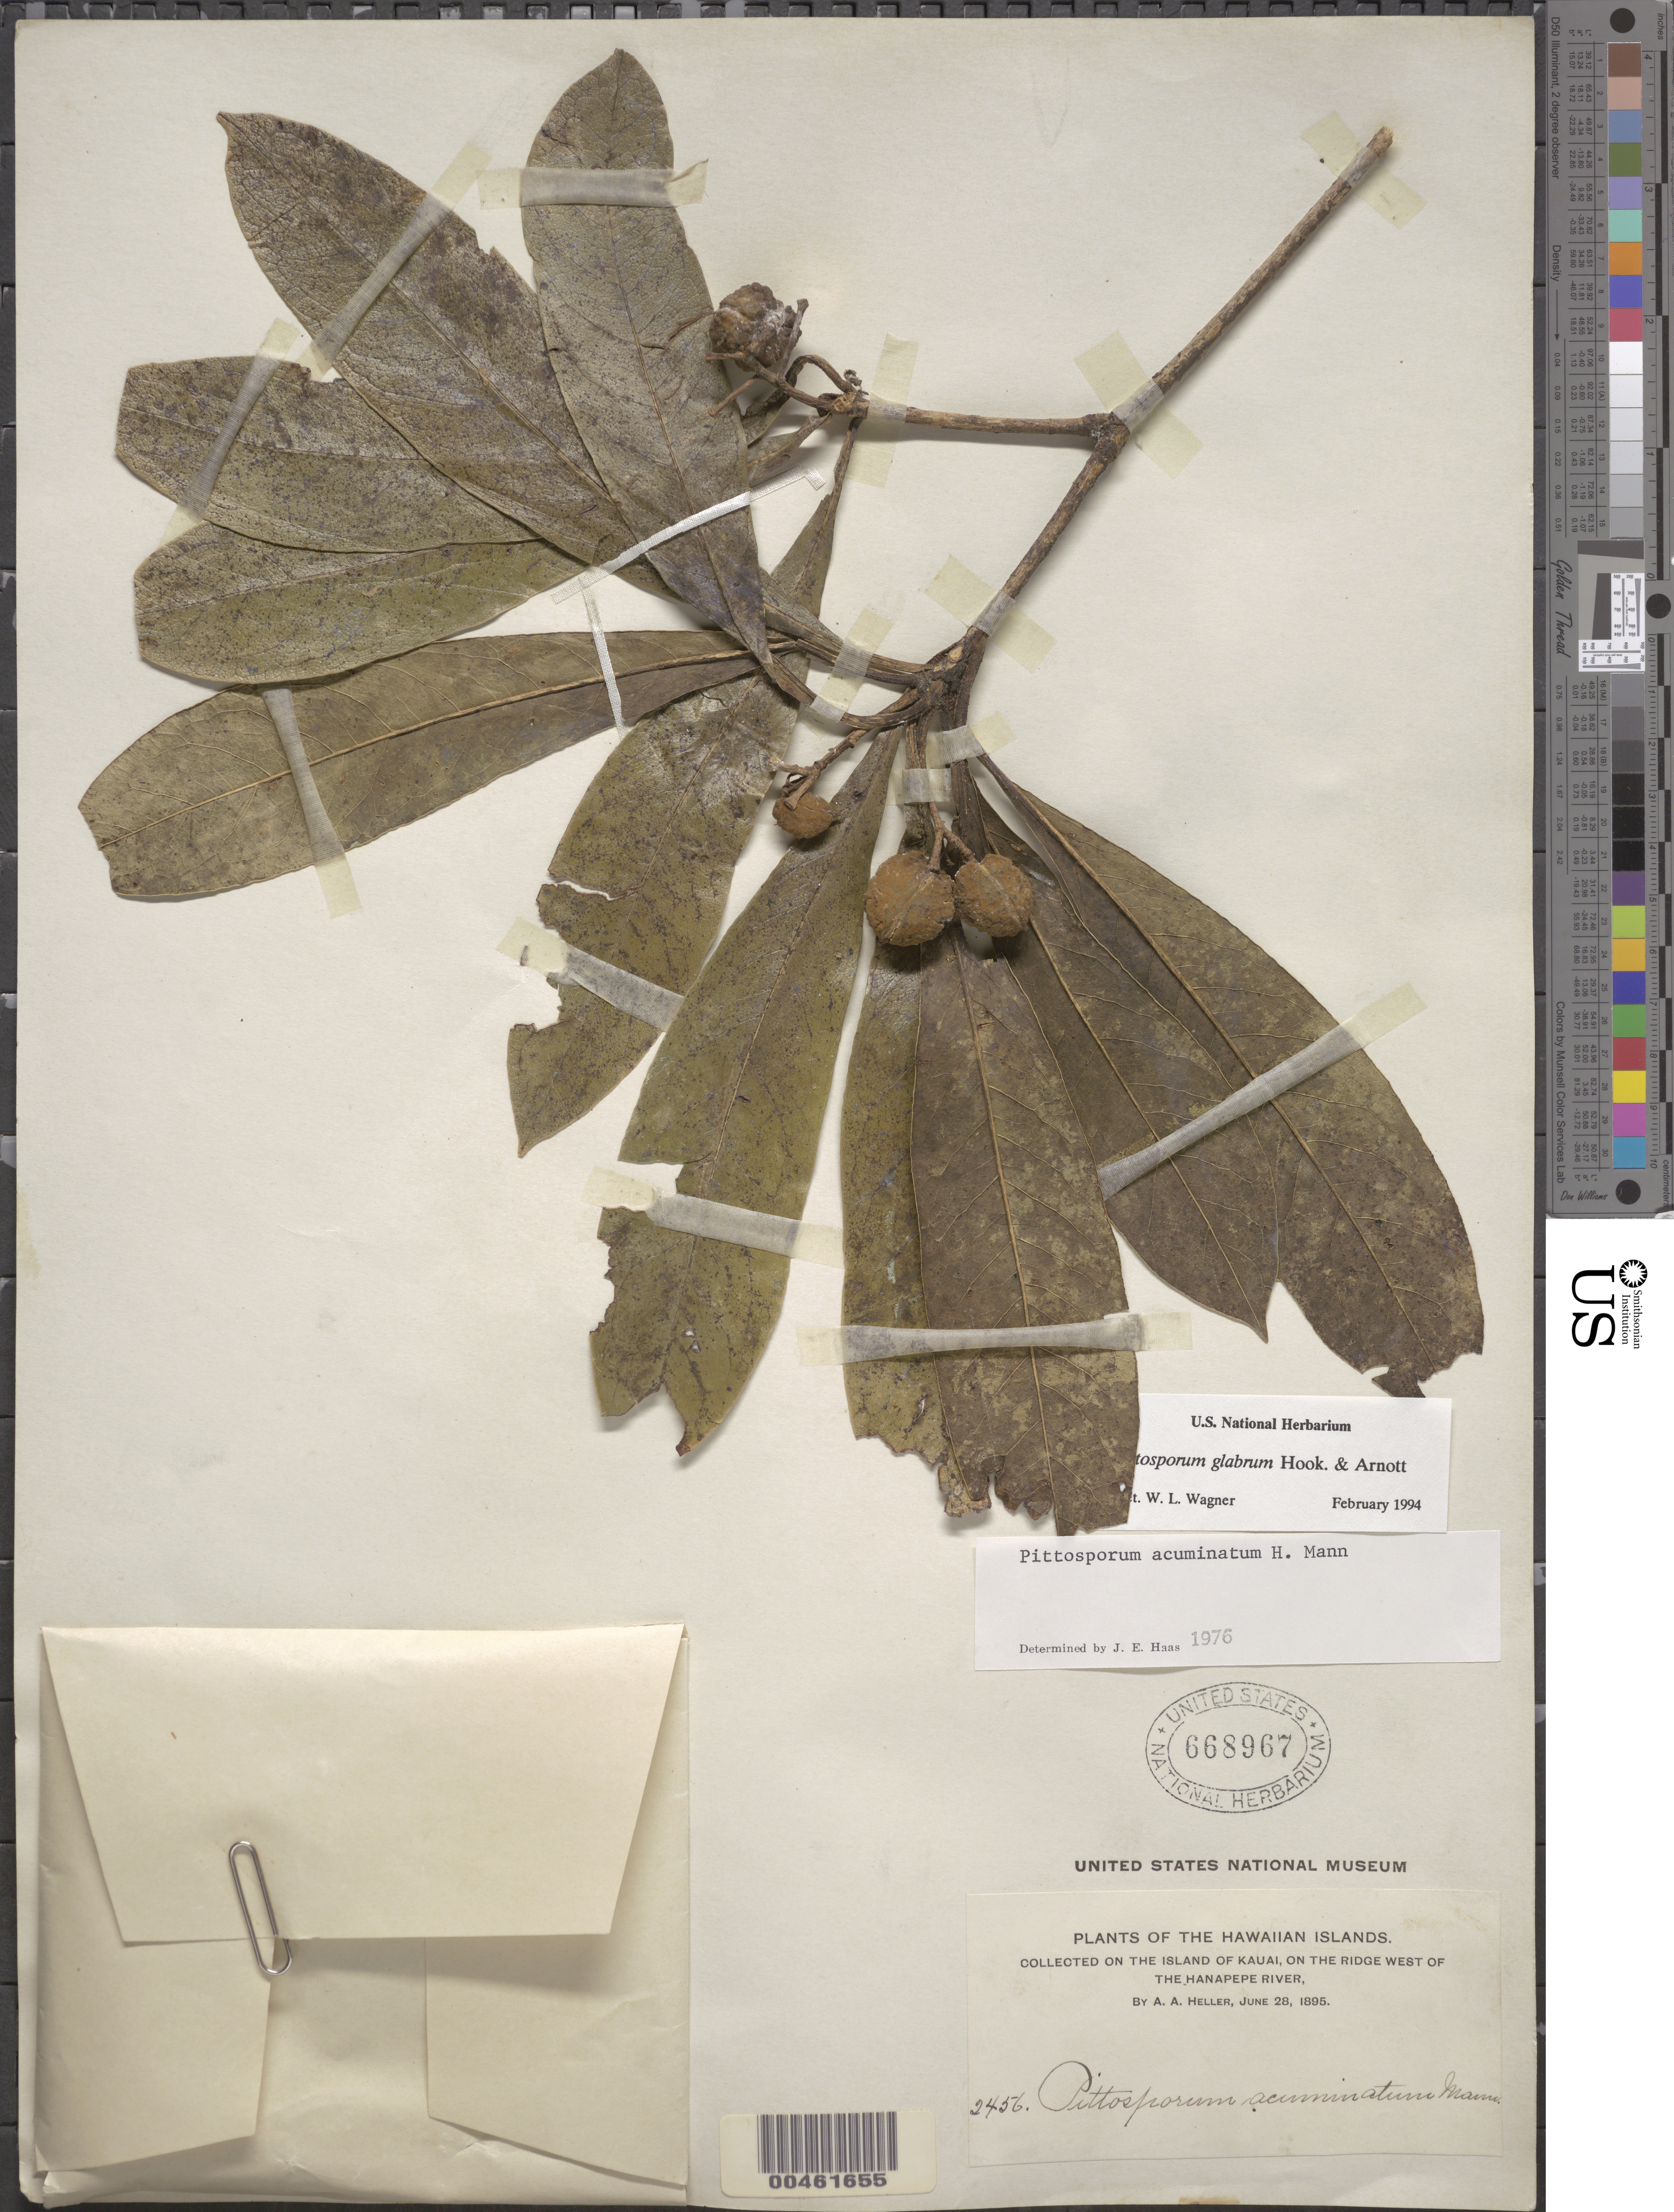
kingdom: Plantae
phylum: Tracheophyta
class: Magnoliopsida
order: Apiales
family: Pittosporaceae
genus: Pittosporum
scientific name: Pittosporum glabrum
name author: Hook. & Arn.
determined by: Wagner, W. L., (BOT), Smithsonian Institution - National Museum of Natural History (UNITED STATES)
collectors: A. A. Heller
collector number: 2456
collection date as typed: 28 Jun 1895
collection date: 1895-06-28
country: United States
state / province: Hawaii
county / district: Kauai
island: Kaua'i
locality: On the ridge W of the Hanapepe River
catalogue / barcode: US 668967